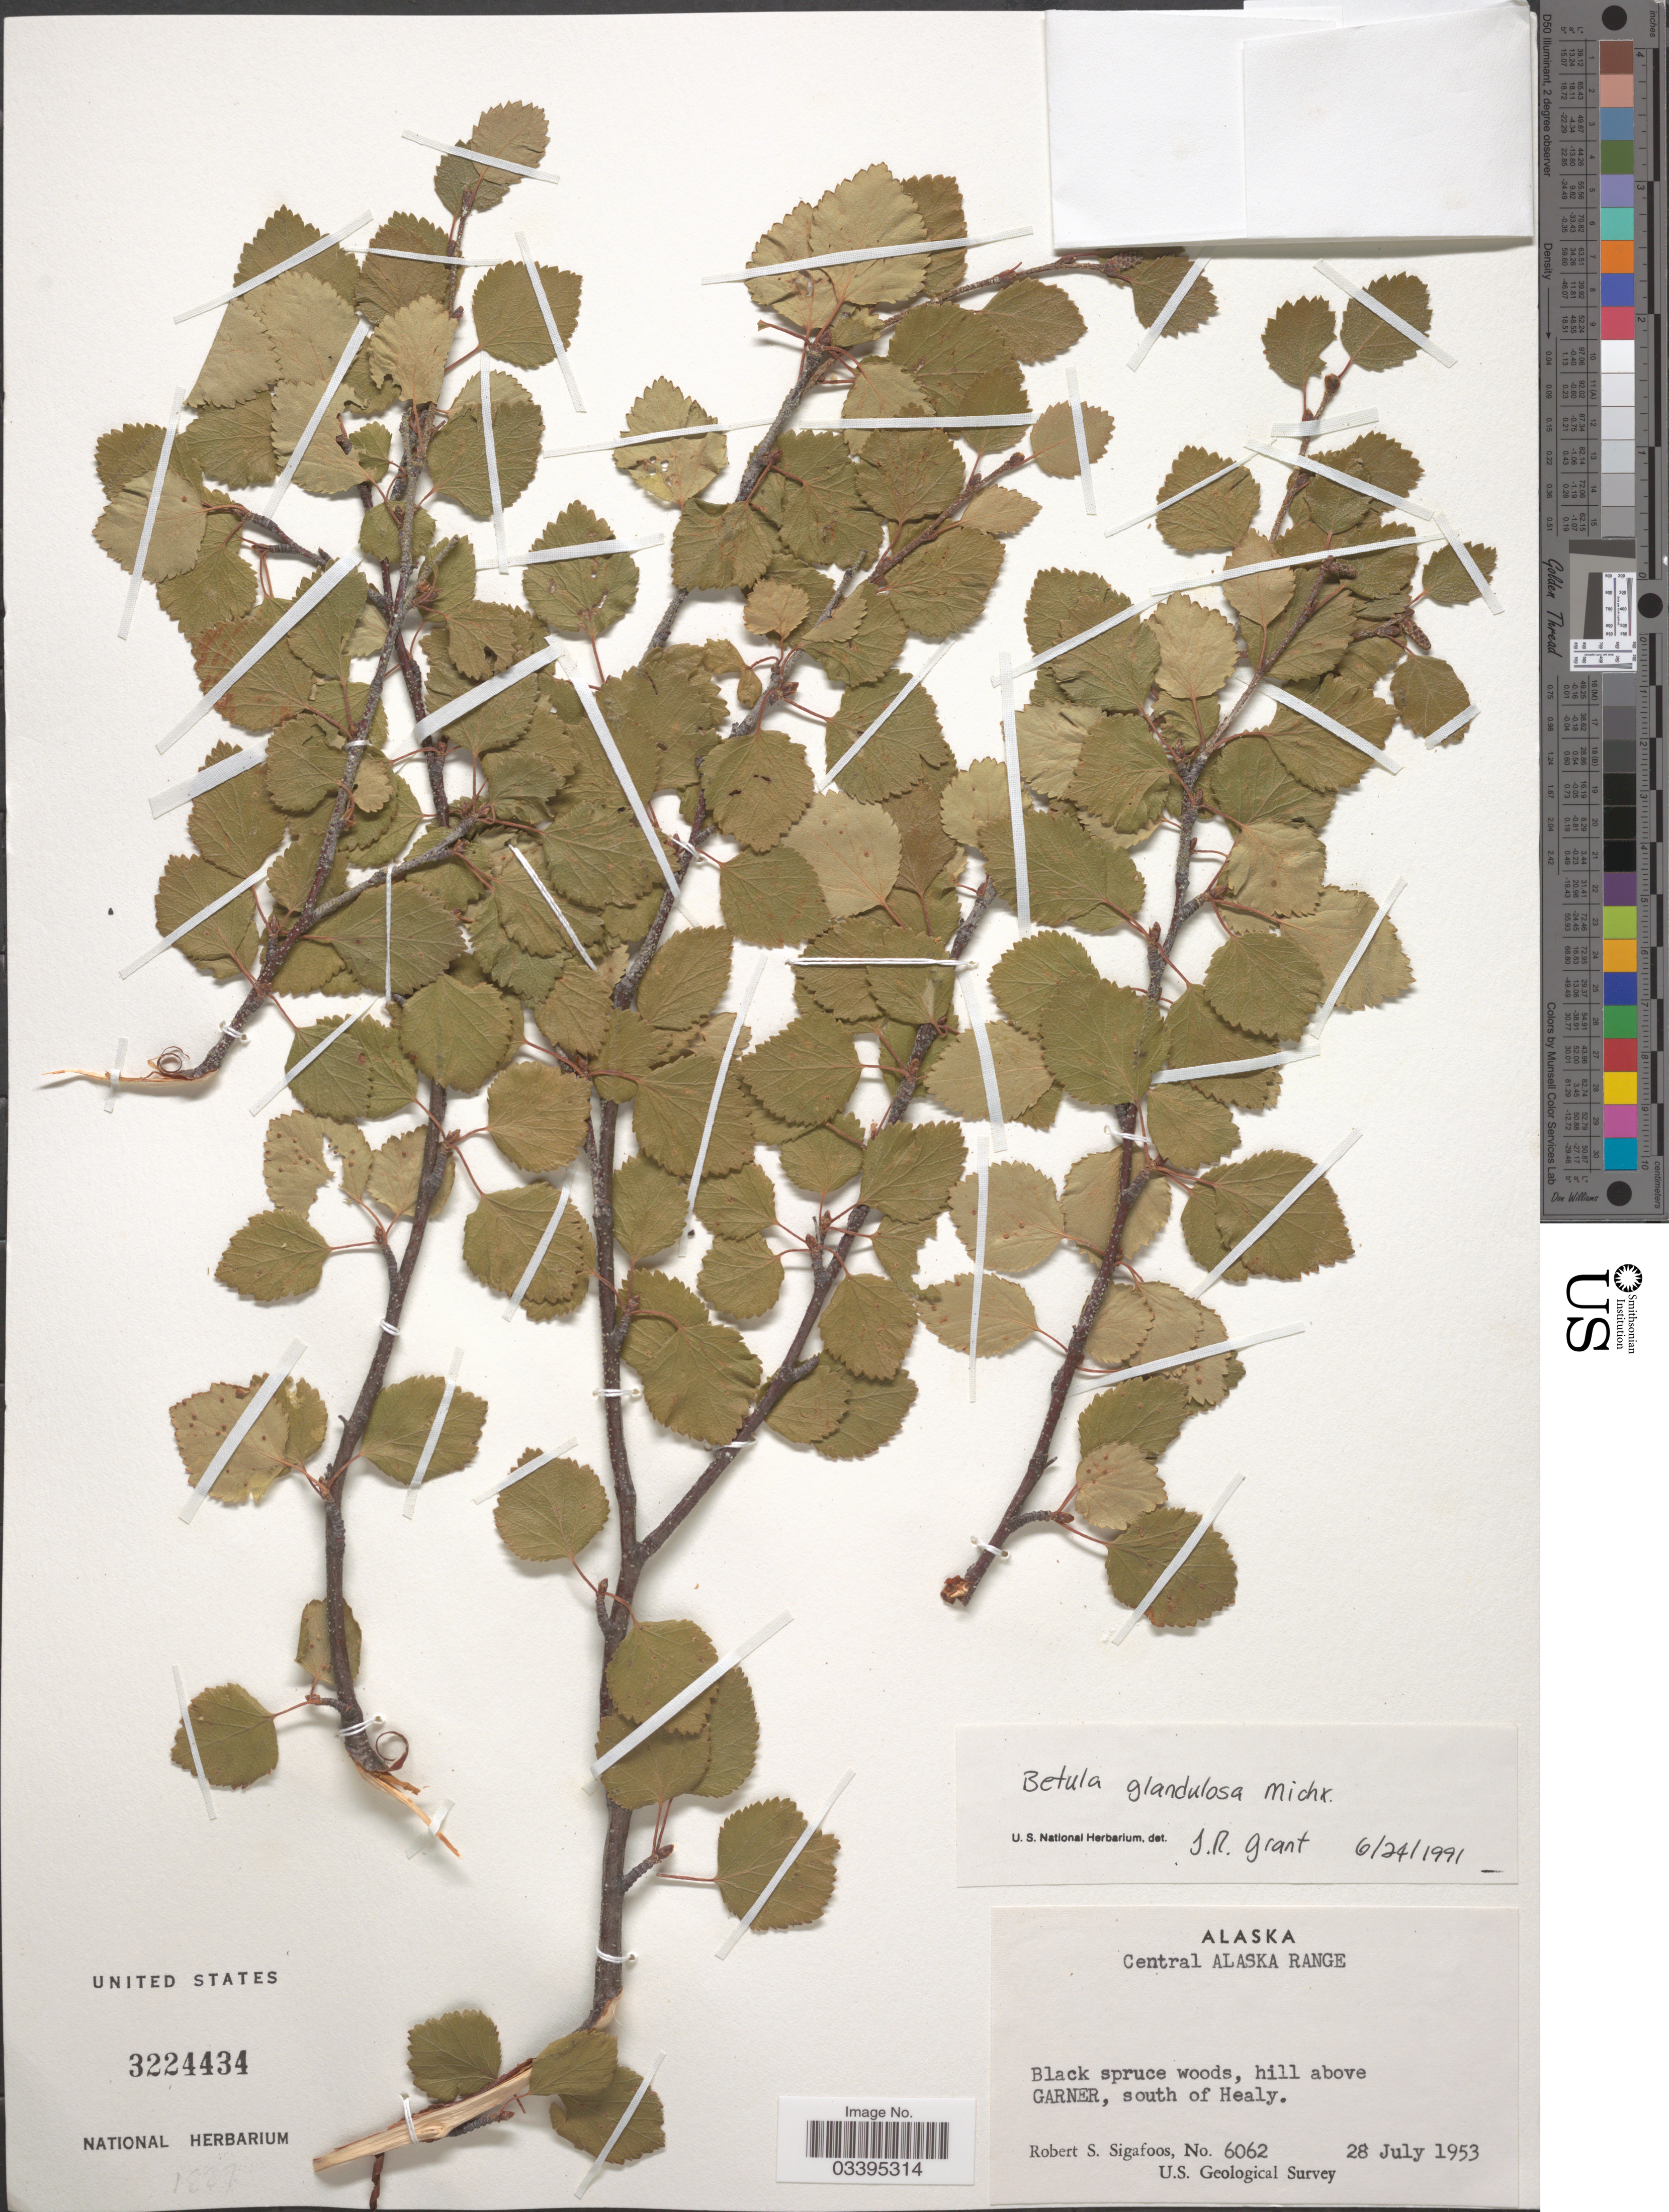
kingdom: Plantae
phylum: Tracheophyta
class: Magnoliopsida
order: Fagales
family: Betulaceae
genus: Betula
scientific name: Betula glandulosa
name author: Michx.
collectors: R. Sigafoos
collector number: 6062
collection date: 1953-07-28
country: United States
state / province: Alaska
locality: Central Alaska Range. Black spruce woods, hill above Garner, south of Healy.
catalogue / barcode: US 3224434